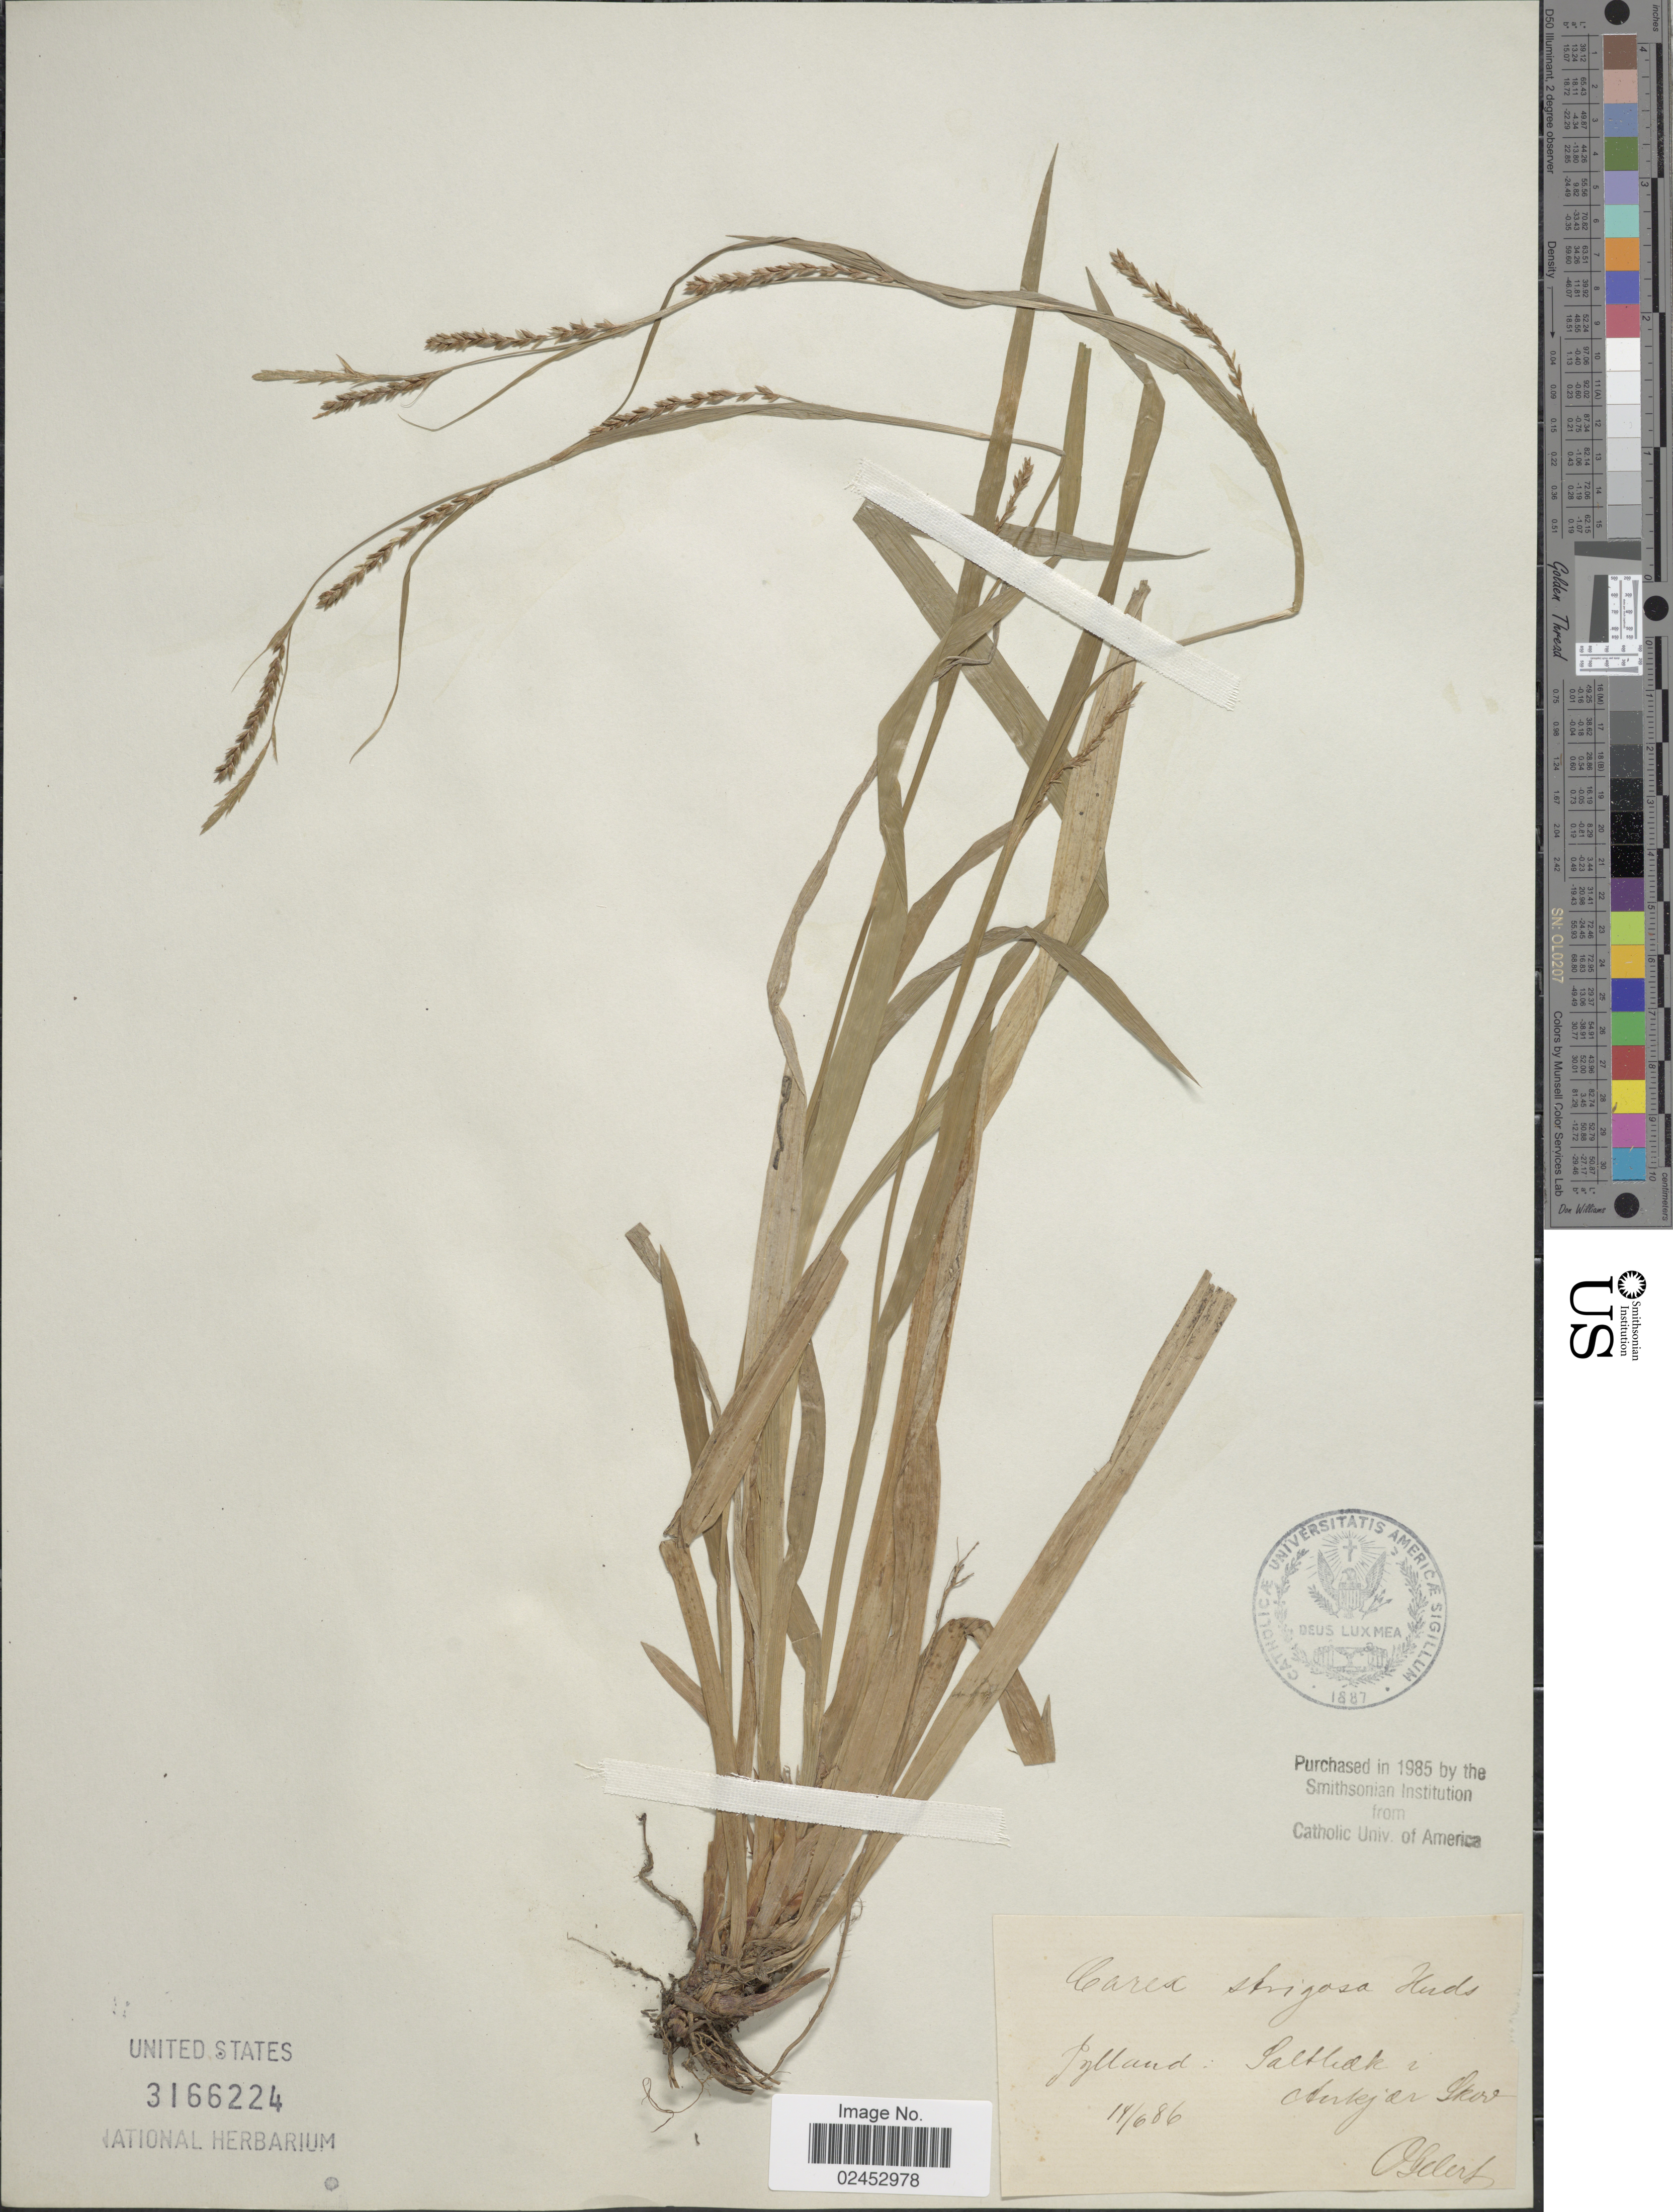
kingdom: Plantae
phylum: Tracheophyta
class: Liliopsida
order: Poales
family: Cyperaceae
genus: Carex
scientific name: Carex strigosa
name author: Huds.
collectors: O. Gelert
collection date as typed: Transcribed d/m/y: 19/6/86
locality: Pylland: Saltkak a Aertejær Skov. [interpreted]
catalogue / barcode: US 3166224